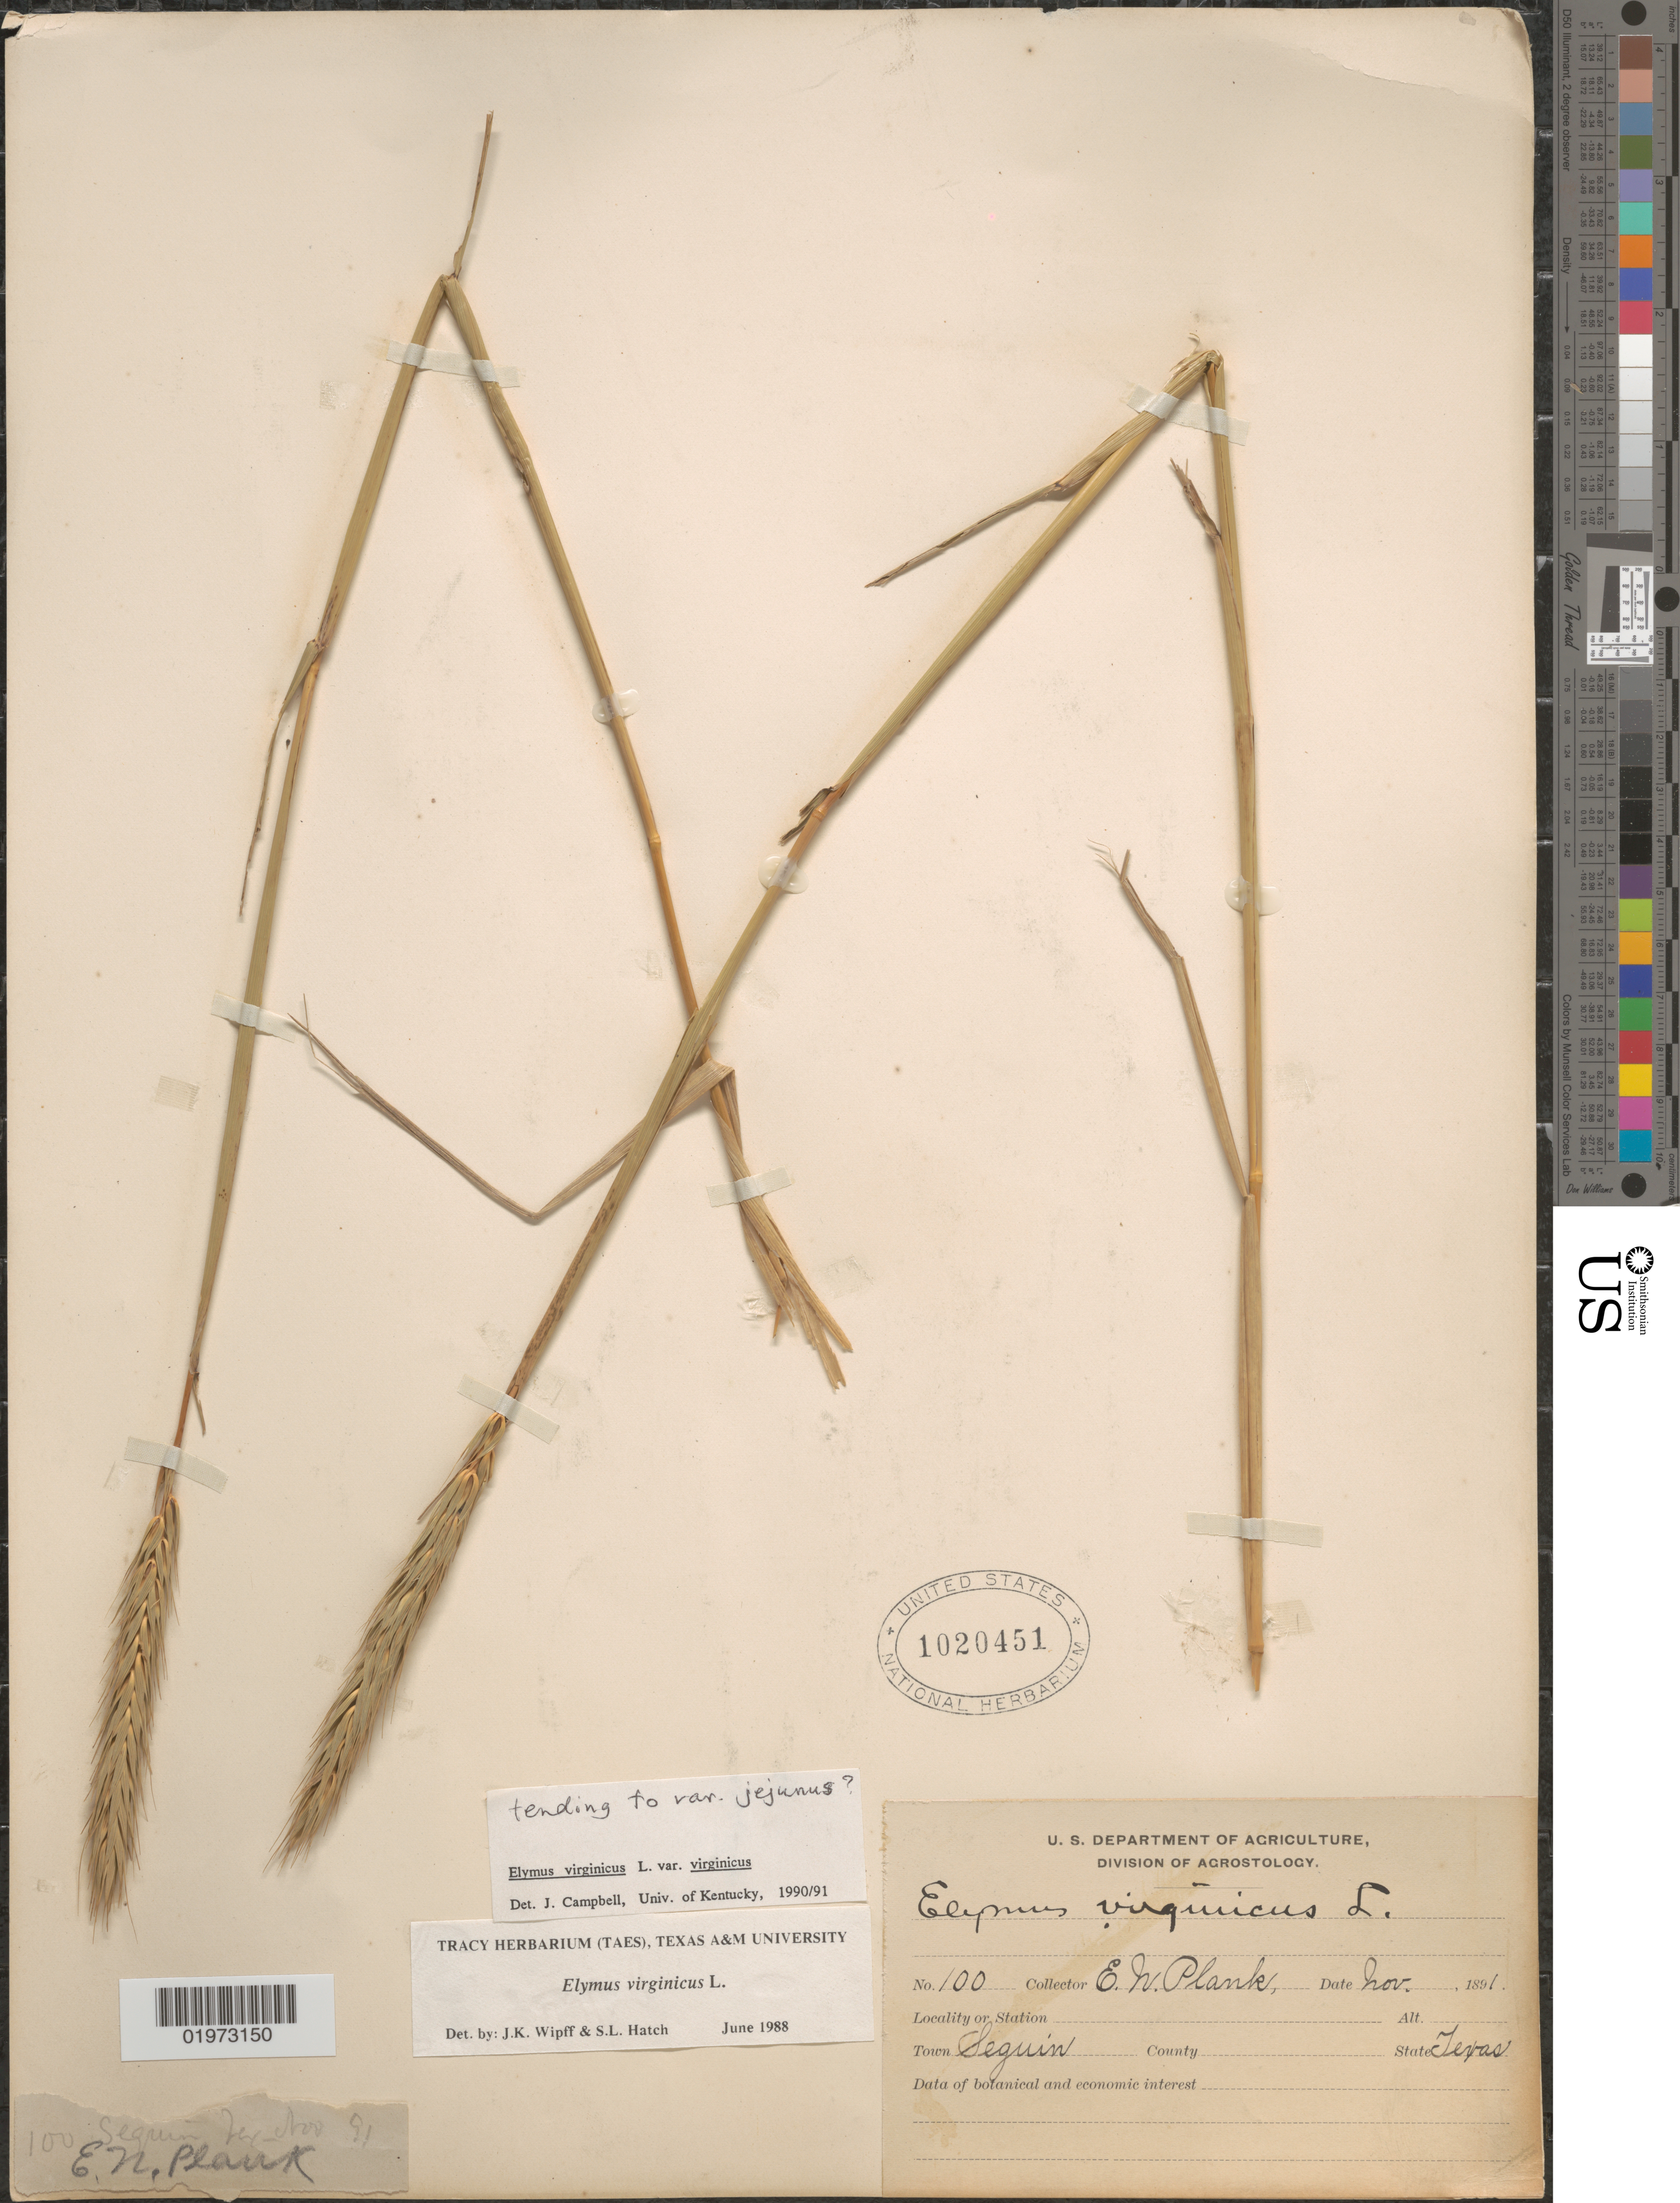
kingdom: Plantae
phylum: Tracheophyta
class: Liliopsida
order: Poales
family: Poaceae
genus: Elymus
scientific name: Elymus virginicus var. virginicus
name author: L.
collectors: E. Plank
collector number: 100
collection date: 1891-11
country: United States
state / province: Texas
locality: Town Seguin.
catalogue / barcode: US 1020451